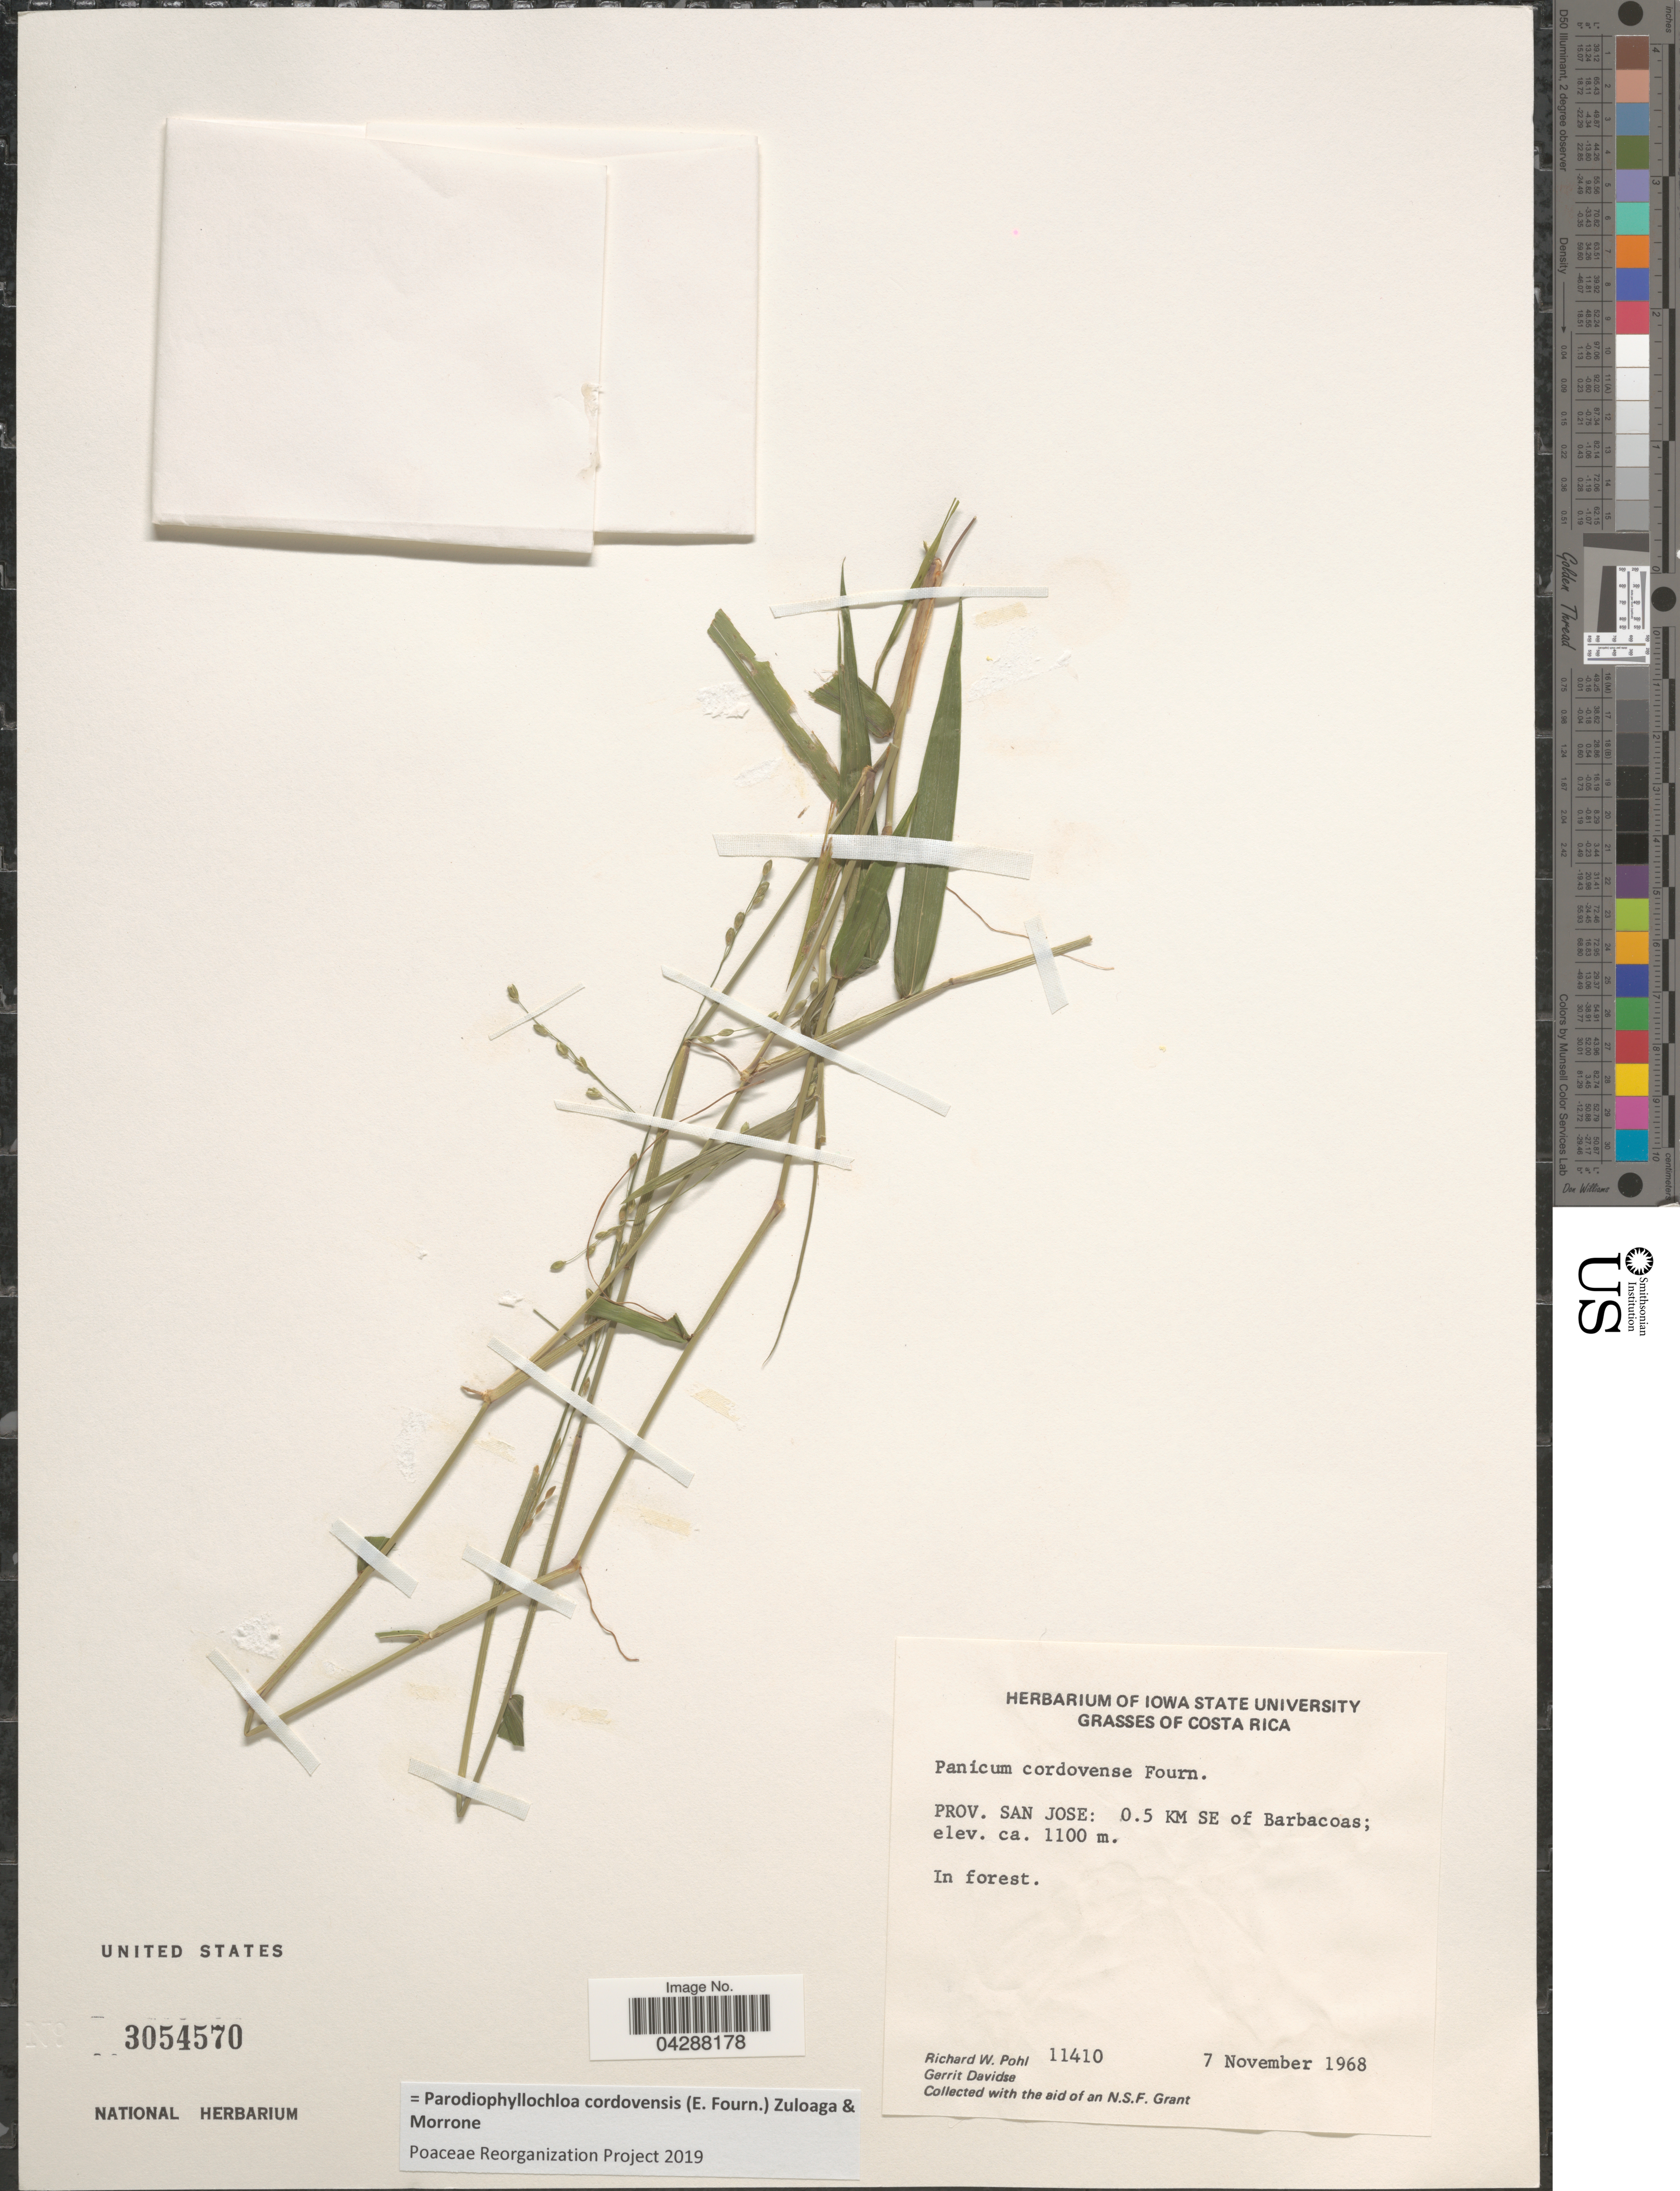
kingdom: Plantae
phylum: Tracheophyta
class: Liliopsida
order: Poales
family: Poaceae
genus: Parodiophyllochloa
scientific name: Parodiophyllochloa cordovensis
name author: (E. Fourn.) Zuloaga & Morrone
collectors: R. W. Pohl & G. Davidse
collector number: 11410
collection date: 1968-11-07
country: Costa Rica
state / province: San José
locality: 0.5 Km SE of Barbacoas.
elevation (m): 1100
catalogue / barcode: US 3054570